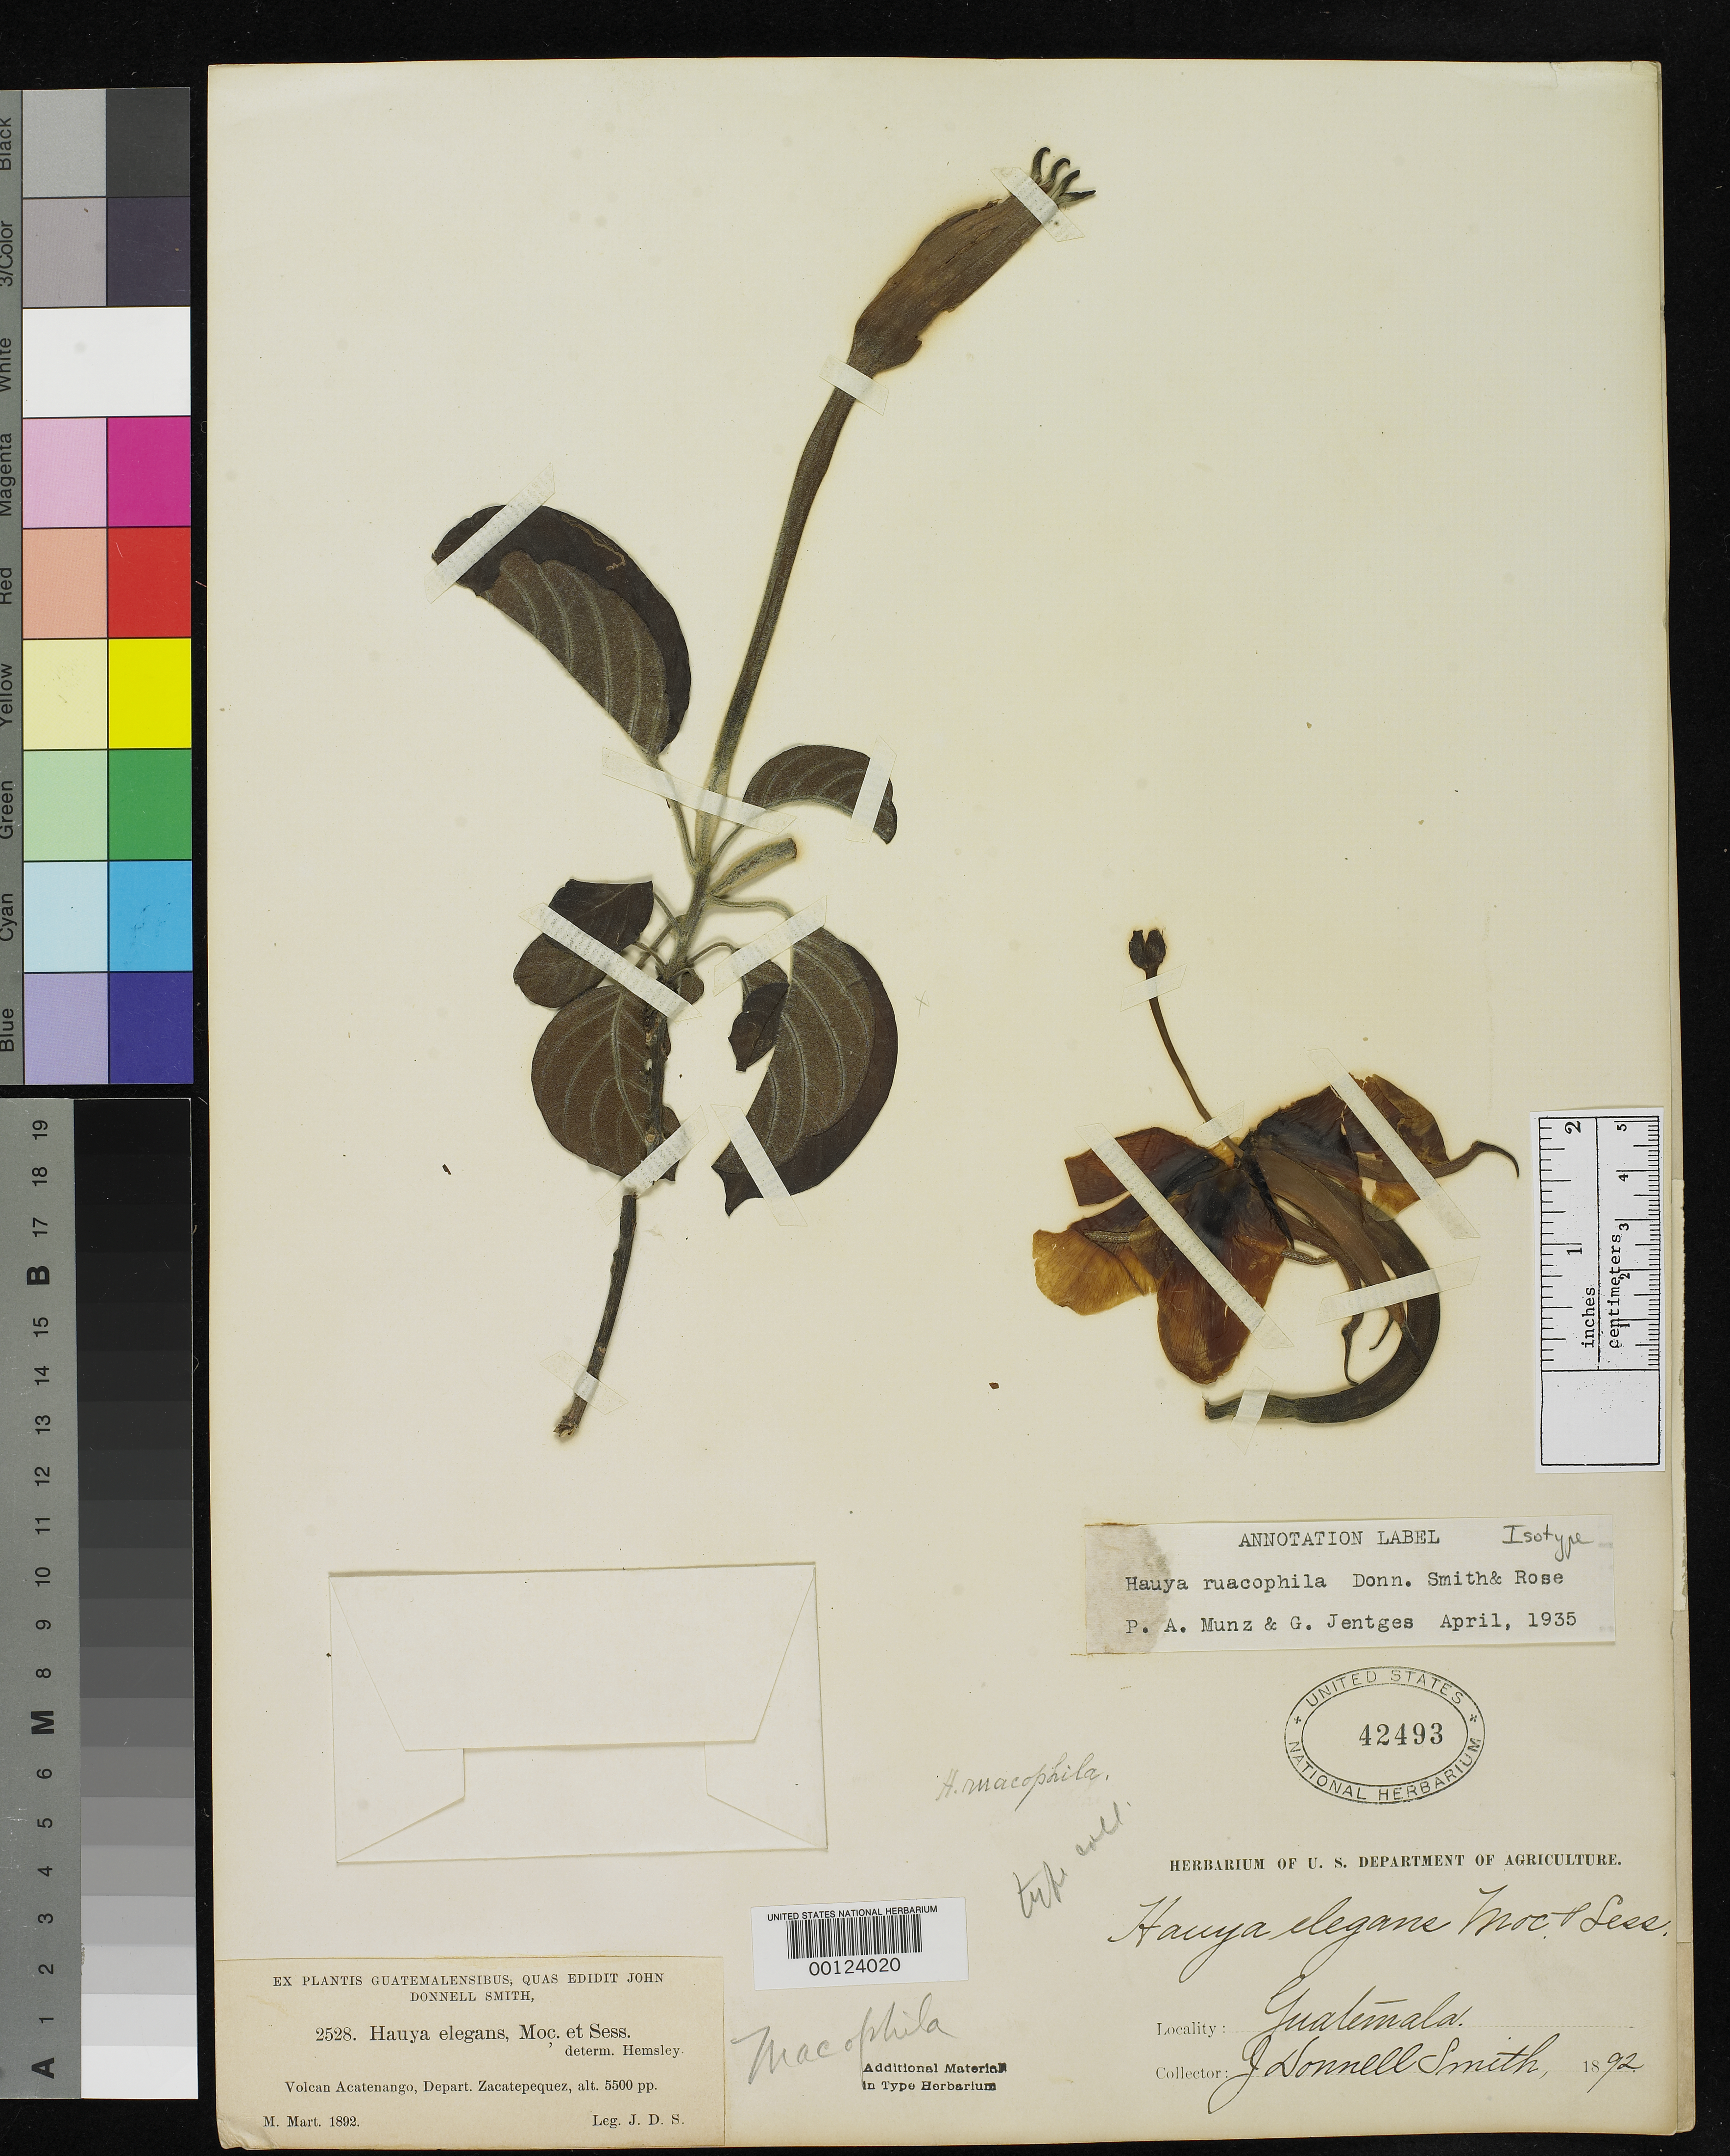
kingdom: Plantae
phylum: Tracheophyta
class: Magnoliopsida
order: Myrtales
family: Onagraceae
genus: Hauya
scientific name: Hauya ruacophila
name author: Donn. Sm. & Rose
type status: Type Collection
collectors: J. Donnell Smith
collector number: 2528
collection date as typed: Mar 1892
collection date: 1892-03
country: Guatemala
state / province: Sacatepéquez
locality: Volcan Acatenango.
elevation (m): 1700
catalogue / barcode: US 42493